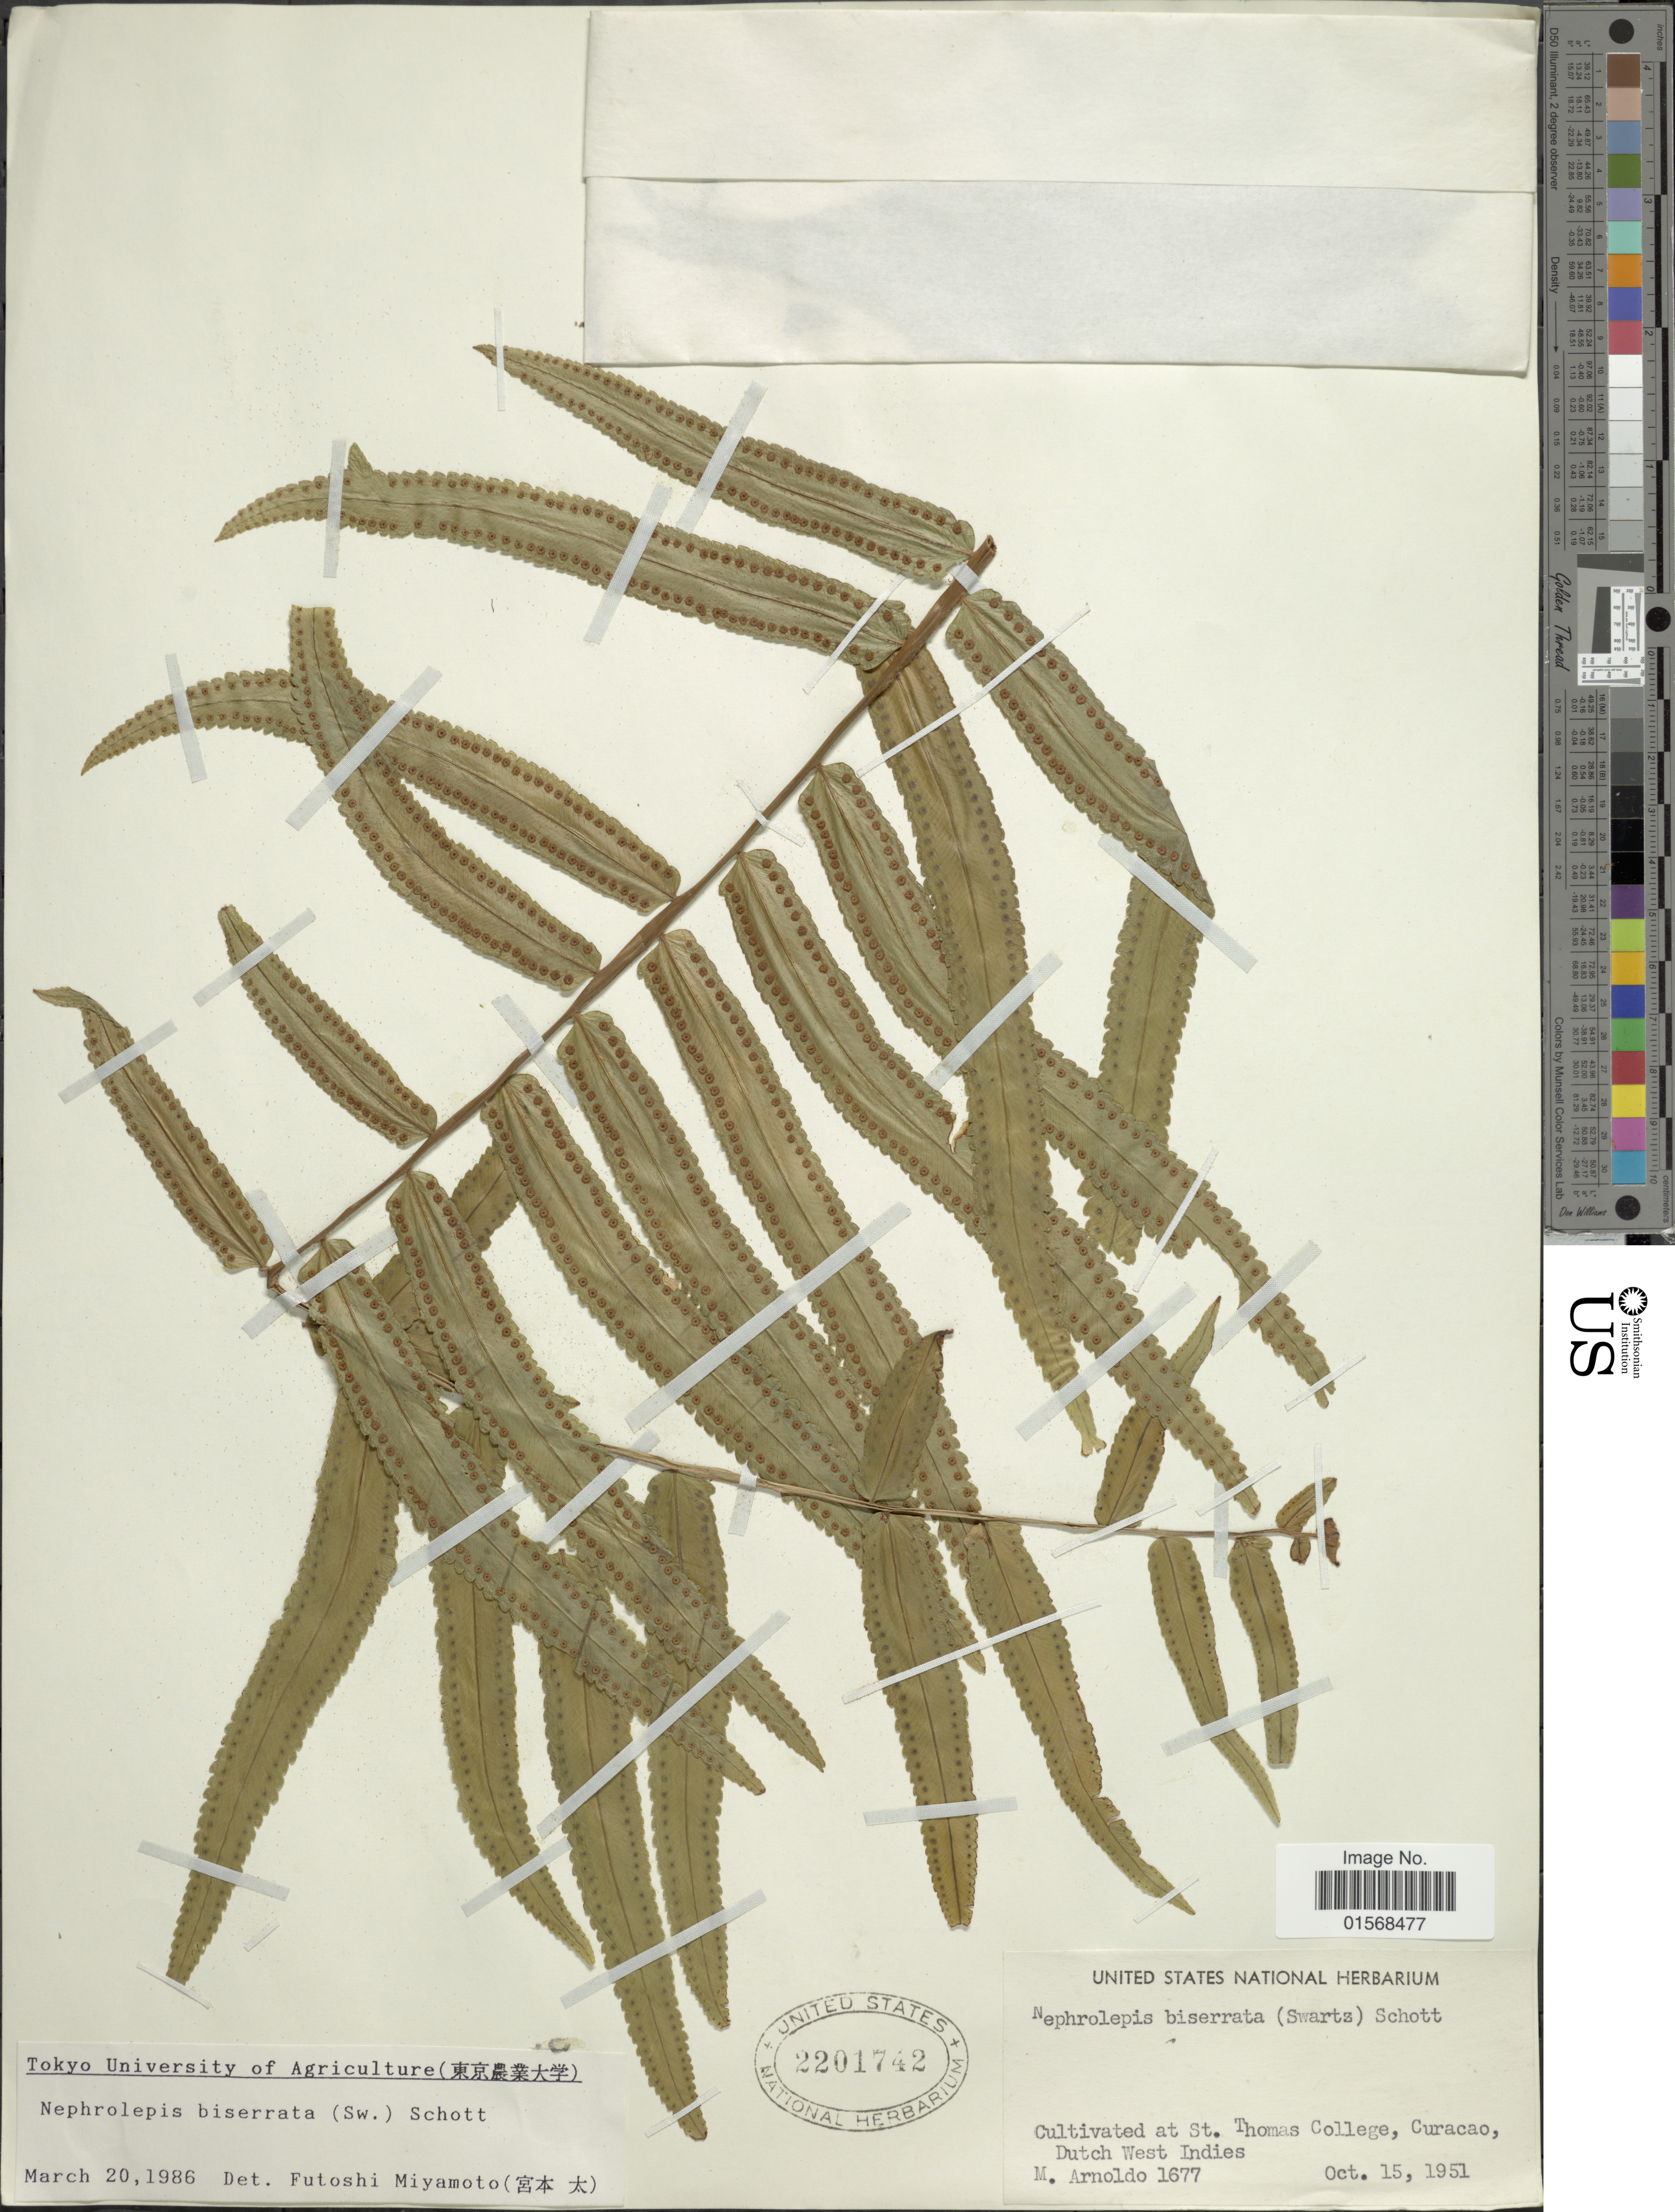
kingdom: Plantae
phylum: Tracheophyta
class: Polypodiopsida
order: Polypodiales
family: Nephrolepidaceae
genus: Nephrolepis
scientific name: Nephrolepis biserrata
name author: (Sw.) Schott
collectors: N. Arnoldo-Broeders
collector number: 1677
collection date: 1951-10-15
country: Curaçao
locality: At St. Thomas Collage, Curacao, Ditch West Indies.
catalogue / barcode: US 2201742